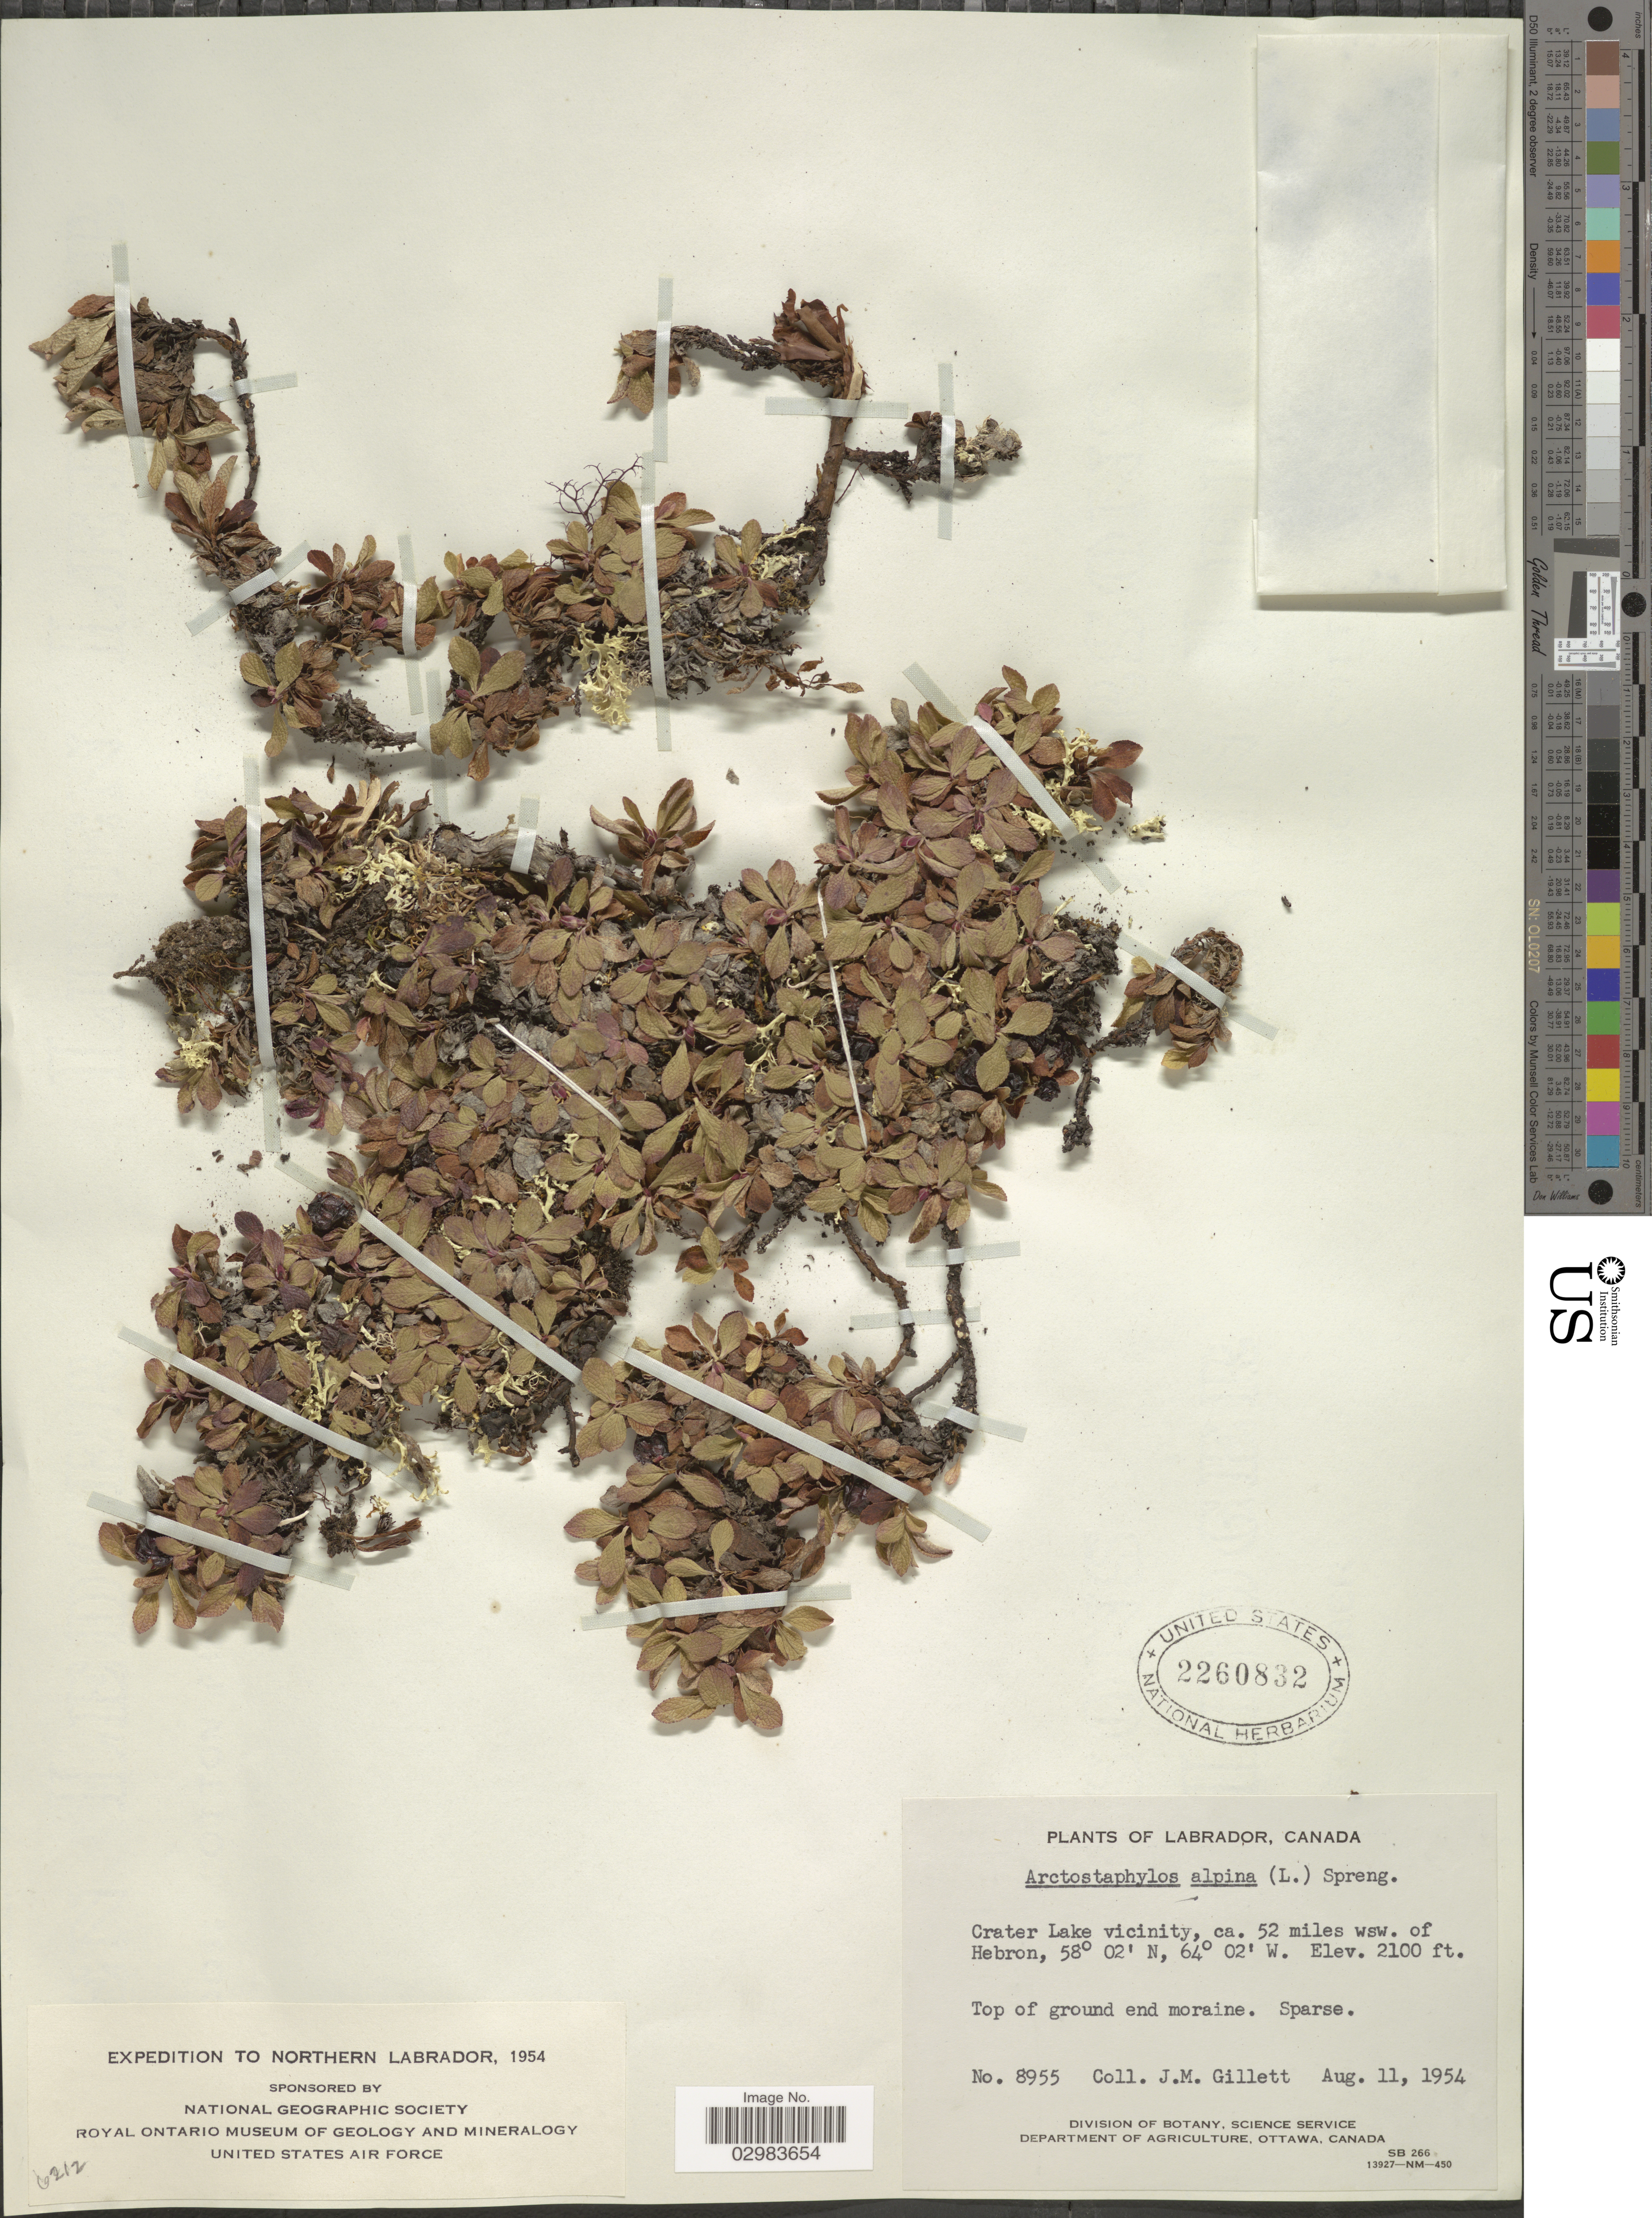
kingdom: Plantae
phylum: Tracheophyta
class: Magnoliopsida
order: Ericales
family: Ericaceae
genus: Arctostaphylos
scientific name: Arctostaphylos alpina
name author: (L.) Spreng.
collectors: J. M. Gillett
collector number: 8955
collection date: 1954-08-11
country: Canada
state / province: Newfoundland and Labrador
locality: Northern Labrador, Labrador. Crater Lake vicinity, ca. 52 miles wsw. of Hebron.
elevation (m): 640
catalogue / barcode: US 2260832